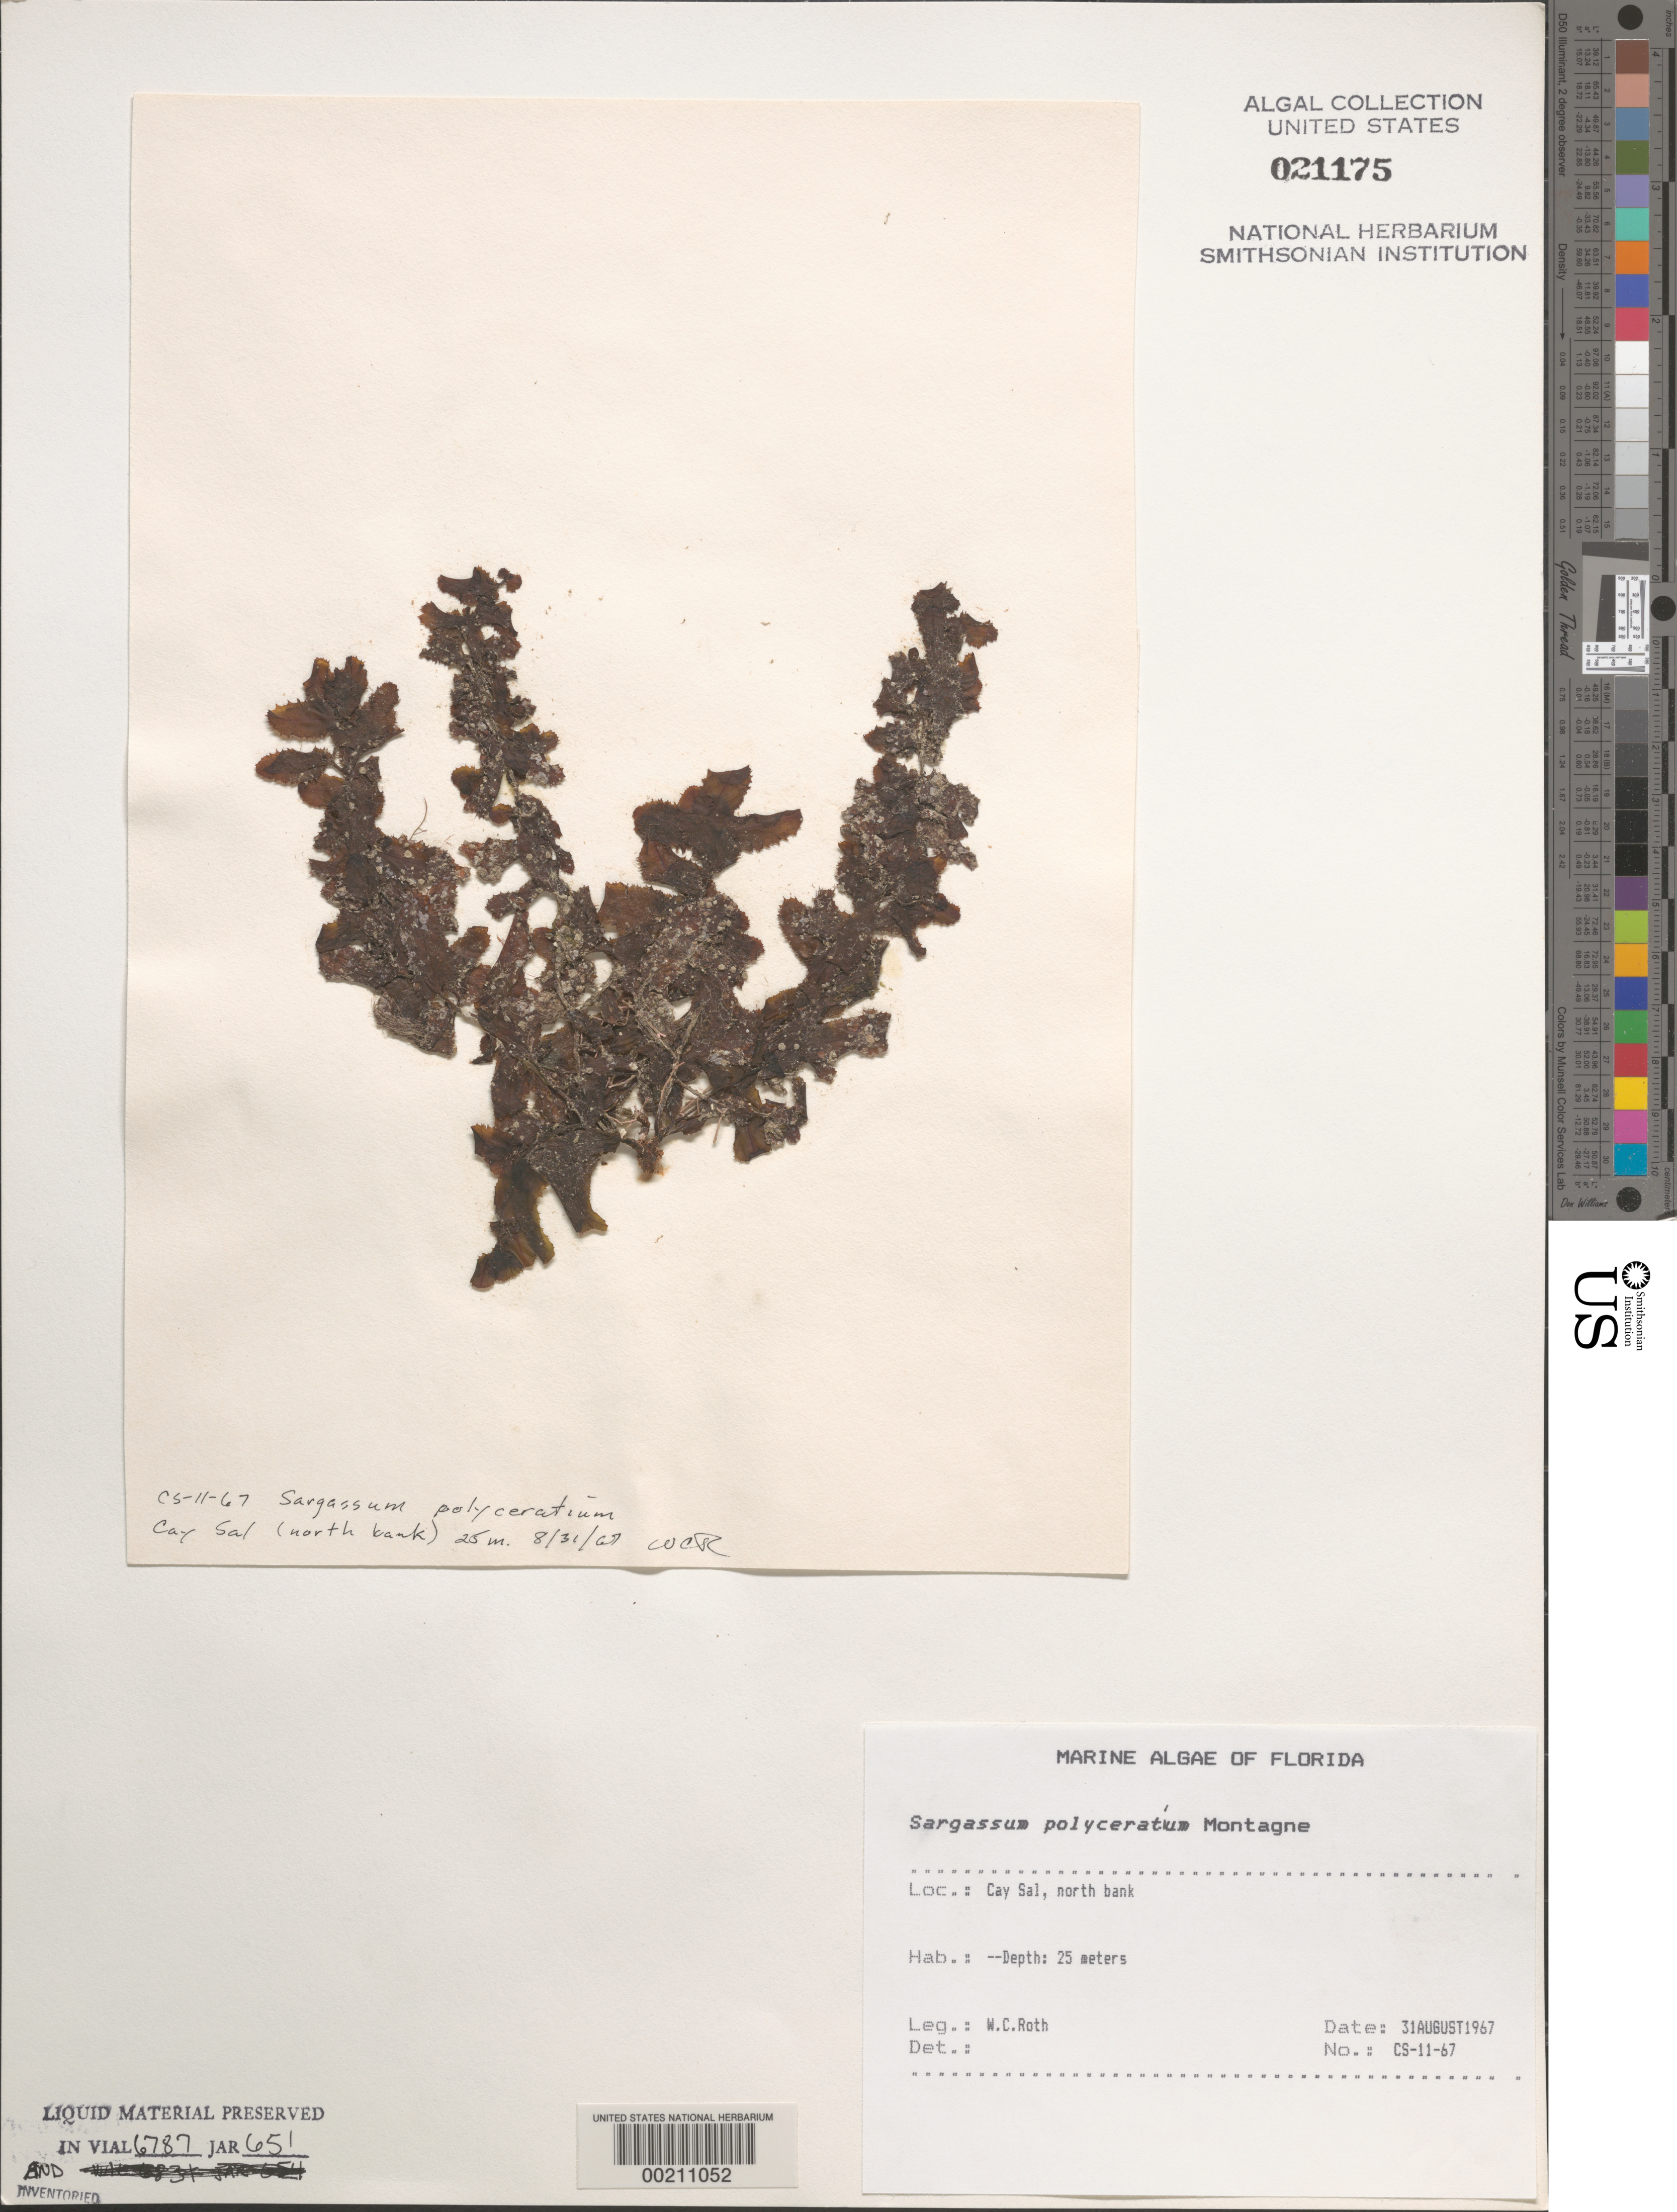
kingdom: Chromista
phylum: Ochrophyta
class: Phaeophyceae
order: Fucales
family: Sargassaceae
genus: Sargassum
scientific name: Sargassum polyceratium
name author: Mont.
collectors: W. C. Roth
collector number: Cs-11-67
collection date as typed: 31 Aug 1967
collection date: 1967-08-31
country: United States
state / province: Florida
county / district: Monroe County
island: Cay Sal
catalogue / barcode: US 21175